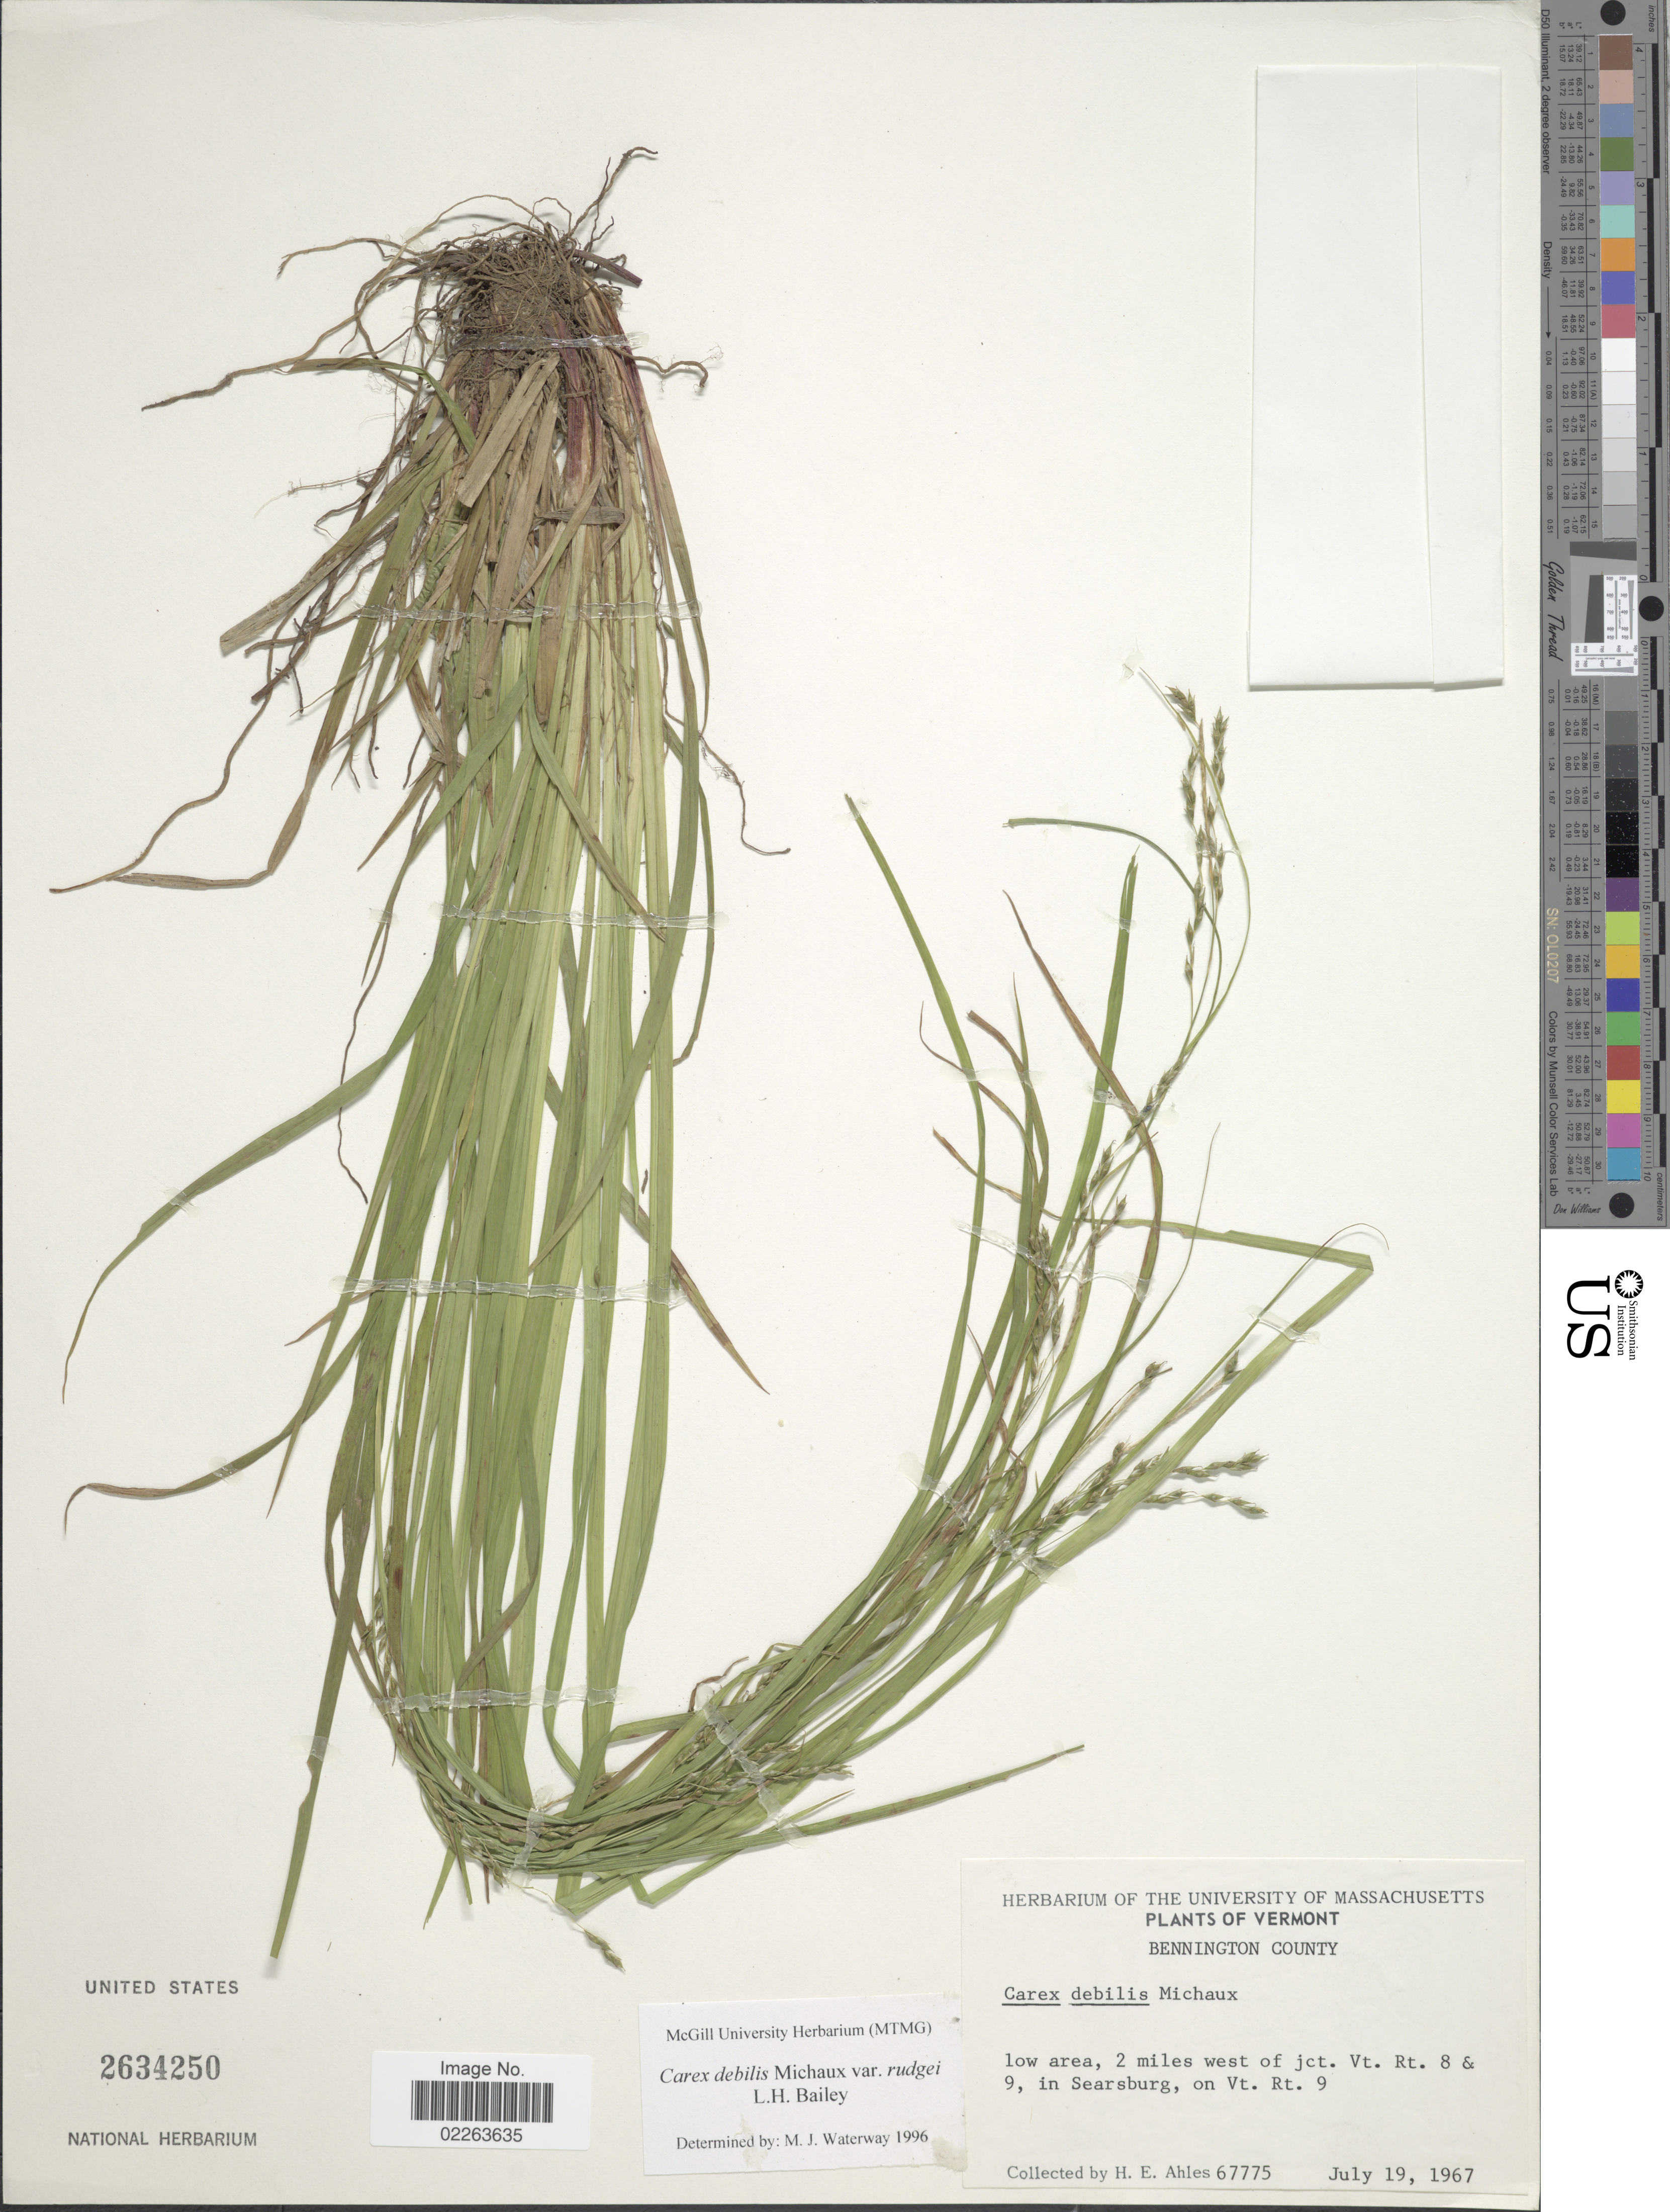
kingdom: Plantae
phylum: Tracheophyta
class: Liliopsida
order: Poales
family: Cyperaceae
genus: Carex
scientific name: Carex flexuosa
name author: Muhl. ex Willd.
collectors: H. E. Ahles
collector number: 67775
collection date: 1967-07-19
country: United States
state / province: Vermont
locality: Bennington County, low area, 2 miles west of jct. Vt. Rt. 8 & 9, in Searsburg, on Vt. Rt. 9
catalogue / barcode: US 2634250